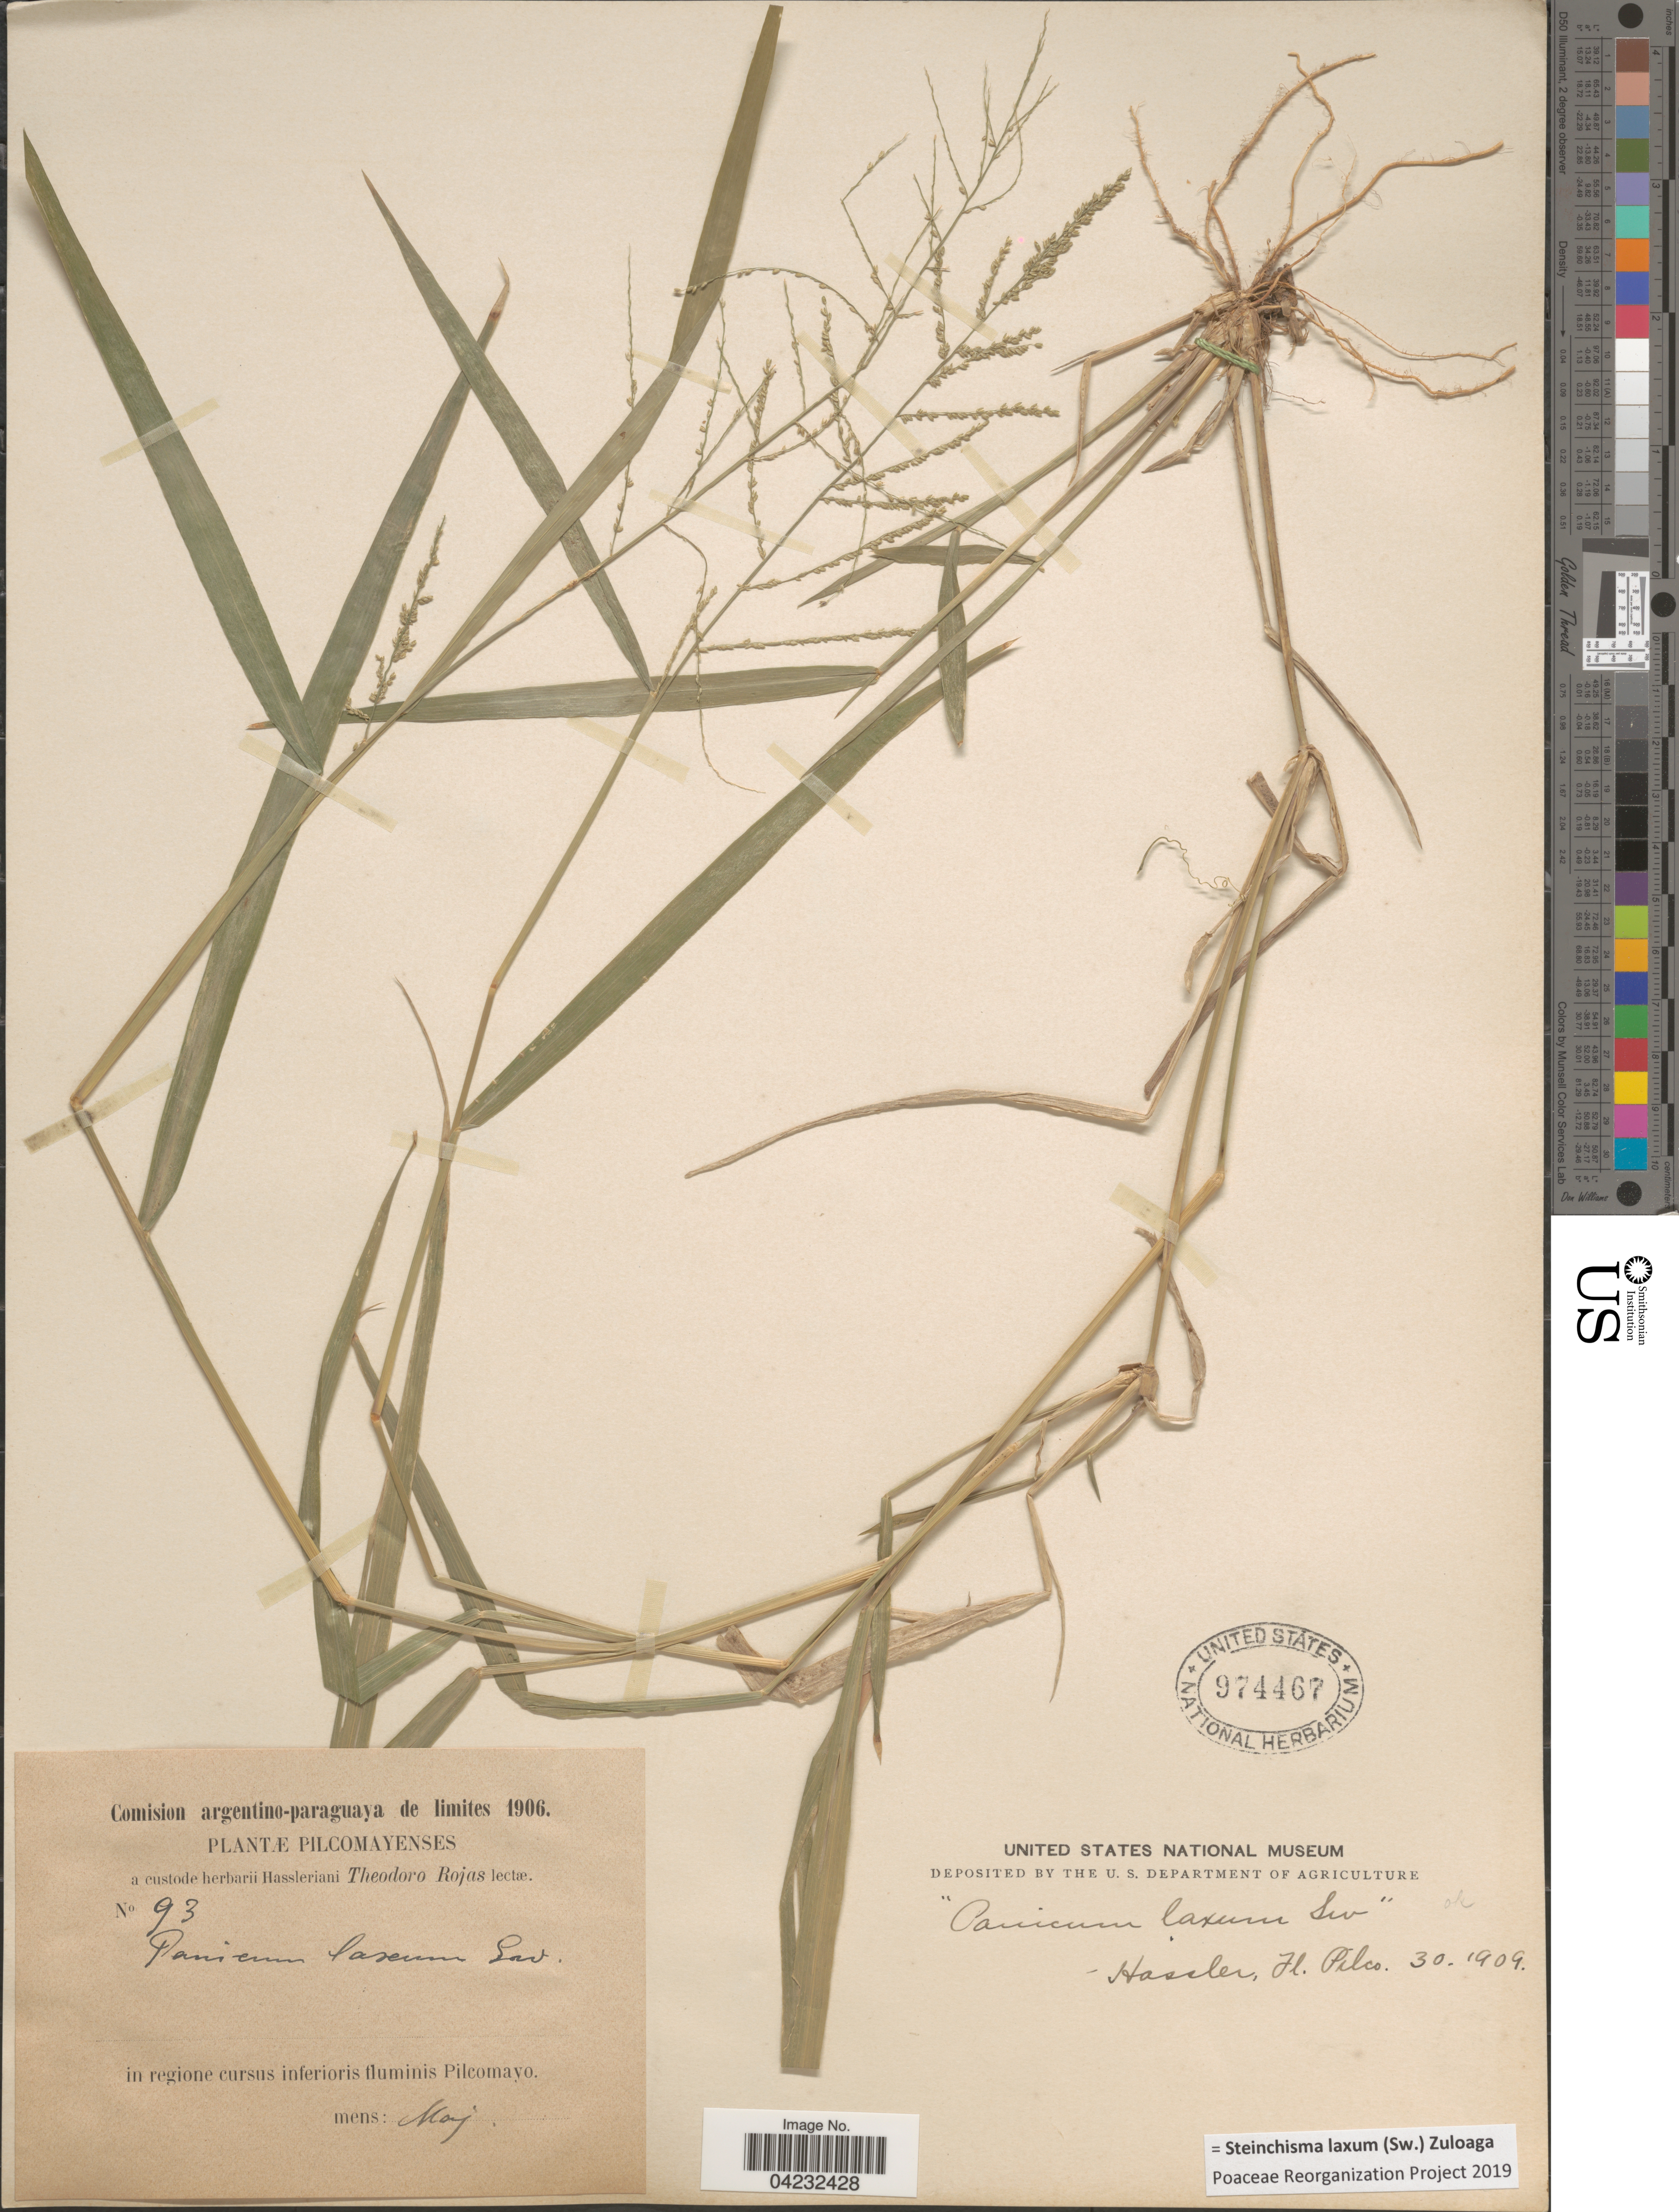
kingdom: Plantae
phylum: Tracheophyta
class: Liliopsida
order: Poales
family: Poaceae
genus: Steinchisma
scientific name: Steinchisma laxum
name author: (Sw.) Zuloaga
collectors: Hassler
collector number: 93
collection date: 1906-05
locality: Pilcomayenses. In regione cursus inferioris fluminis Pilcomayo.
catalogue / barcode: US 974467